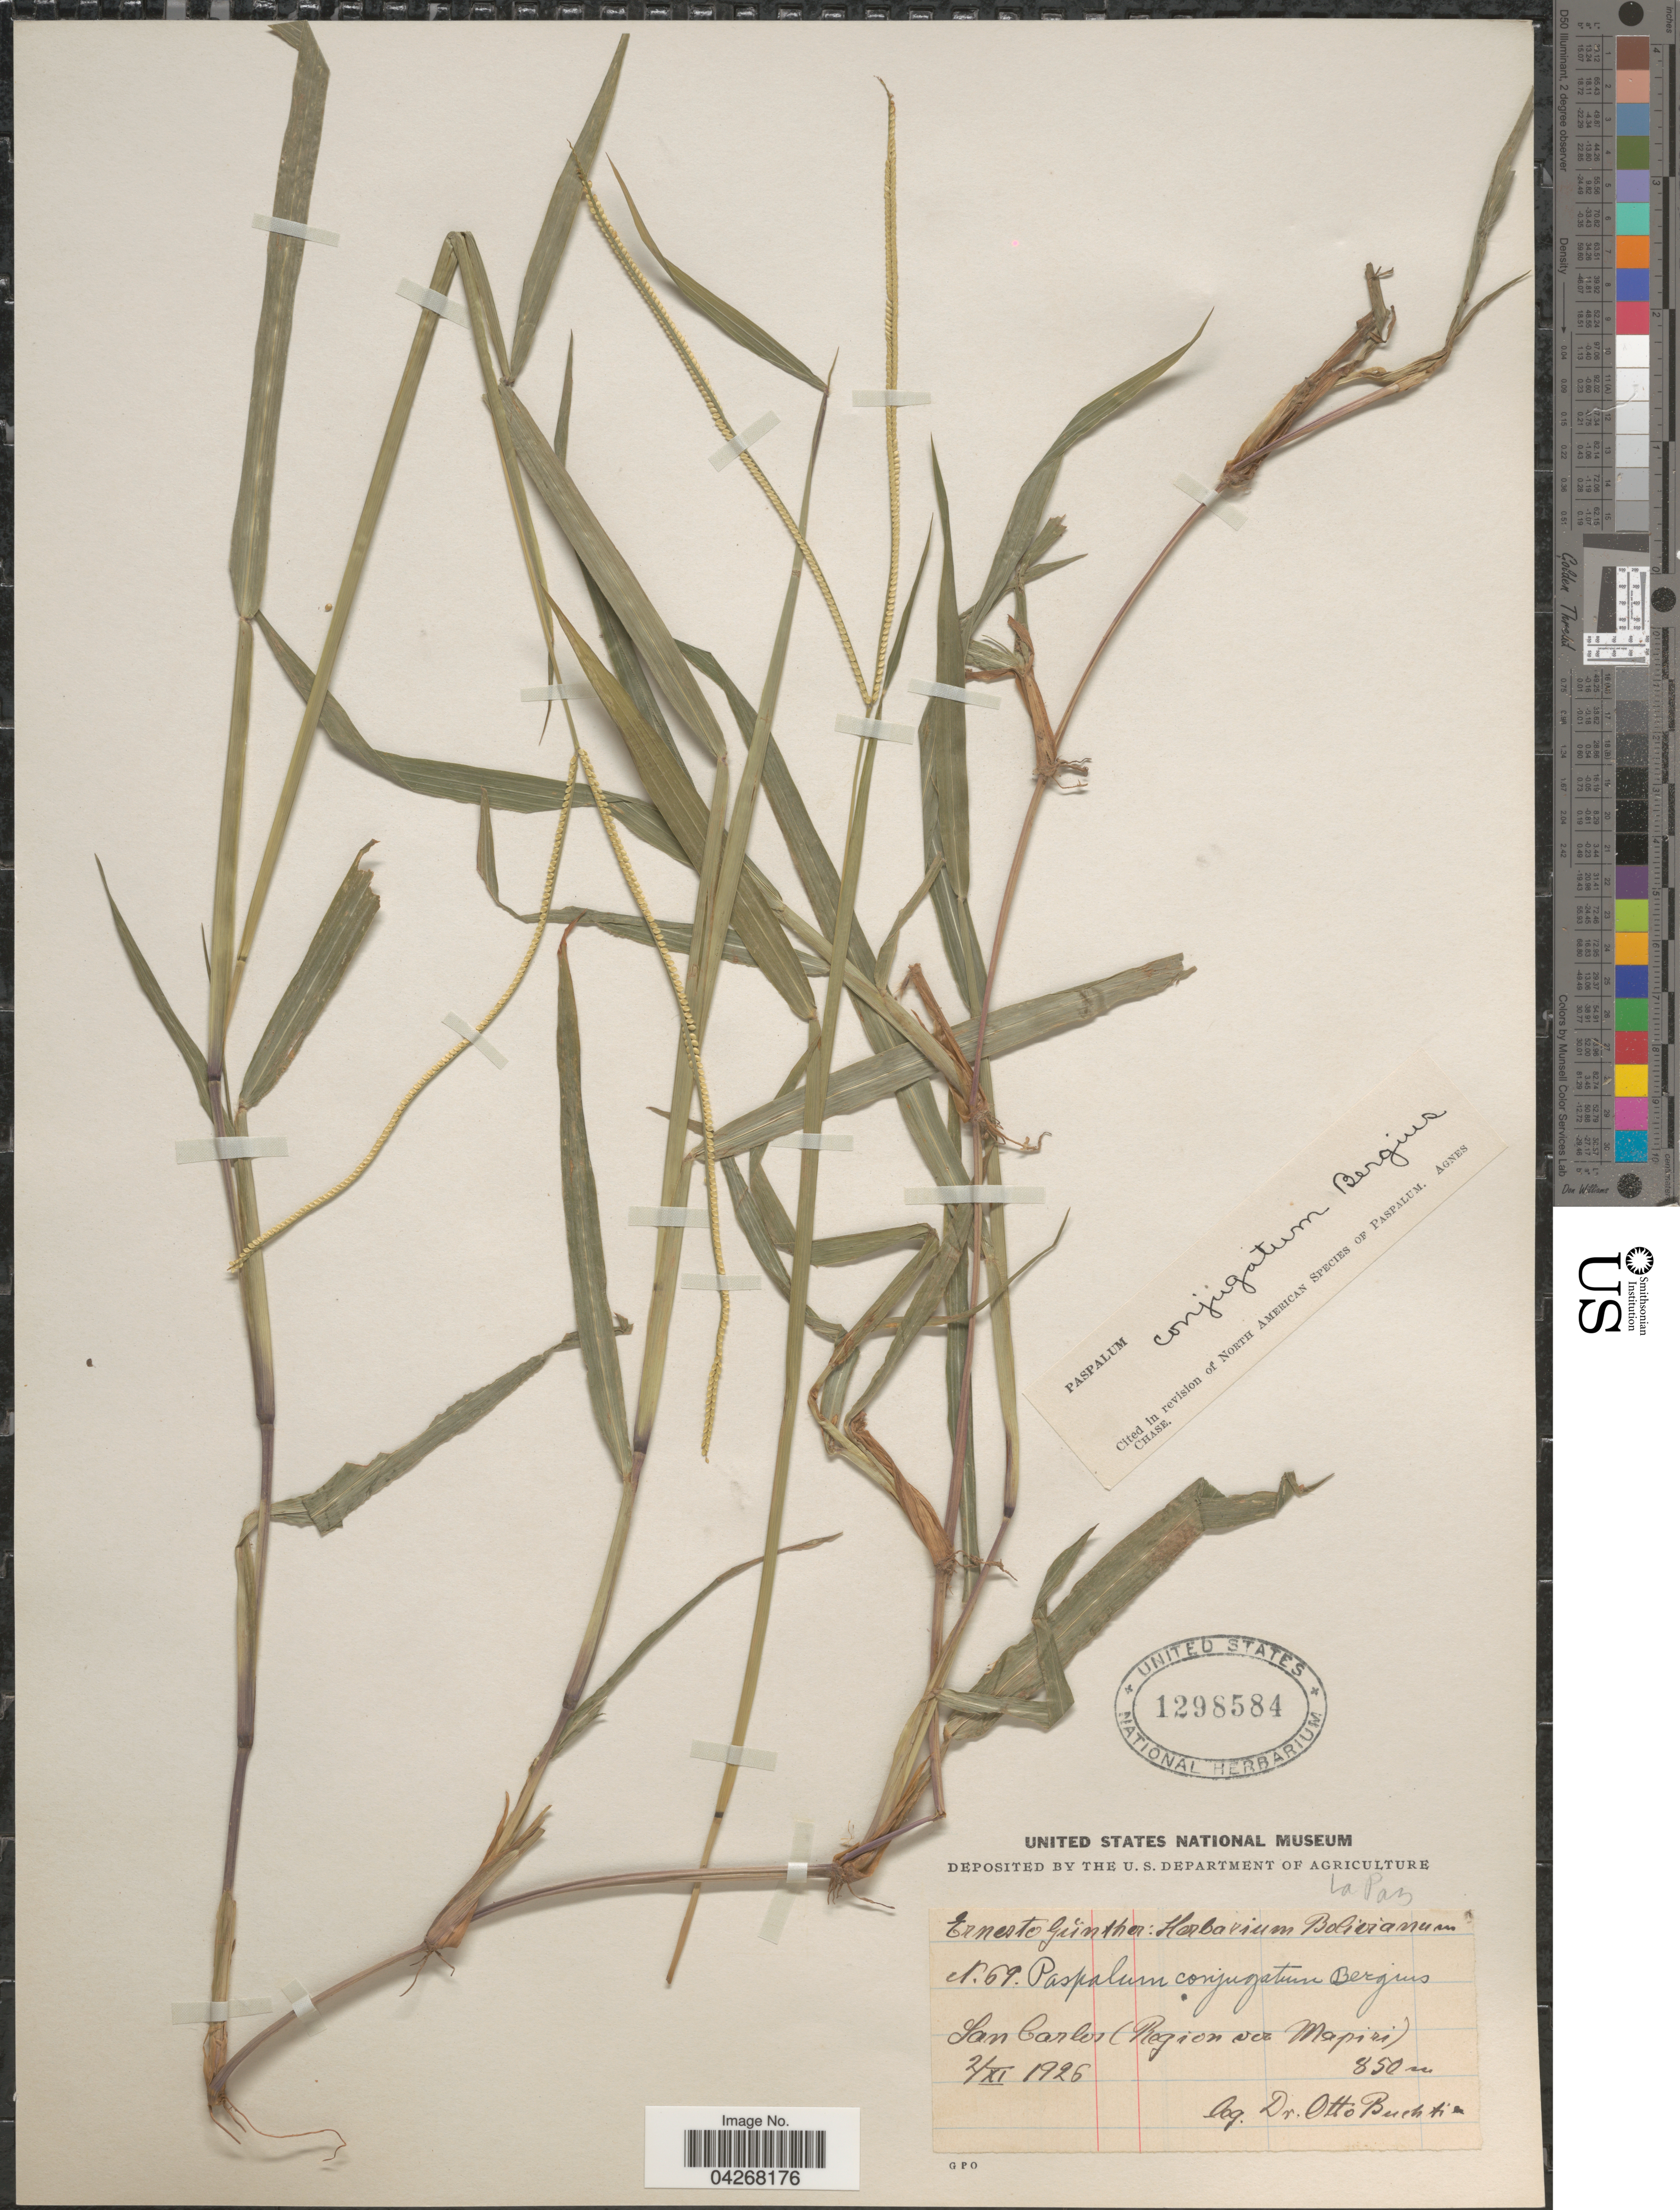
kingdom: Plantae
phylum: Tracheophyta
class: Liliopsida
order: Poales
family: Poaceae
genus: Paspalum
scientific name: Paspalum conjugatum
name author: P.J. Bergius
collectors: O. Buchtien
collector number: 69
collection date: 1925-11-02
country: Bolivia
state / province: La Paz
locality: San Carlos (Region von Mapiri).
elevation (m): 850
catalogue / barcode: US 1298584